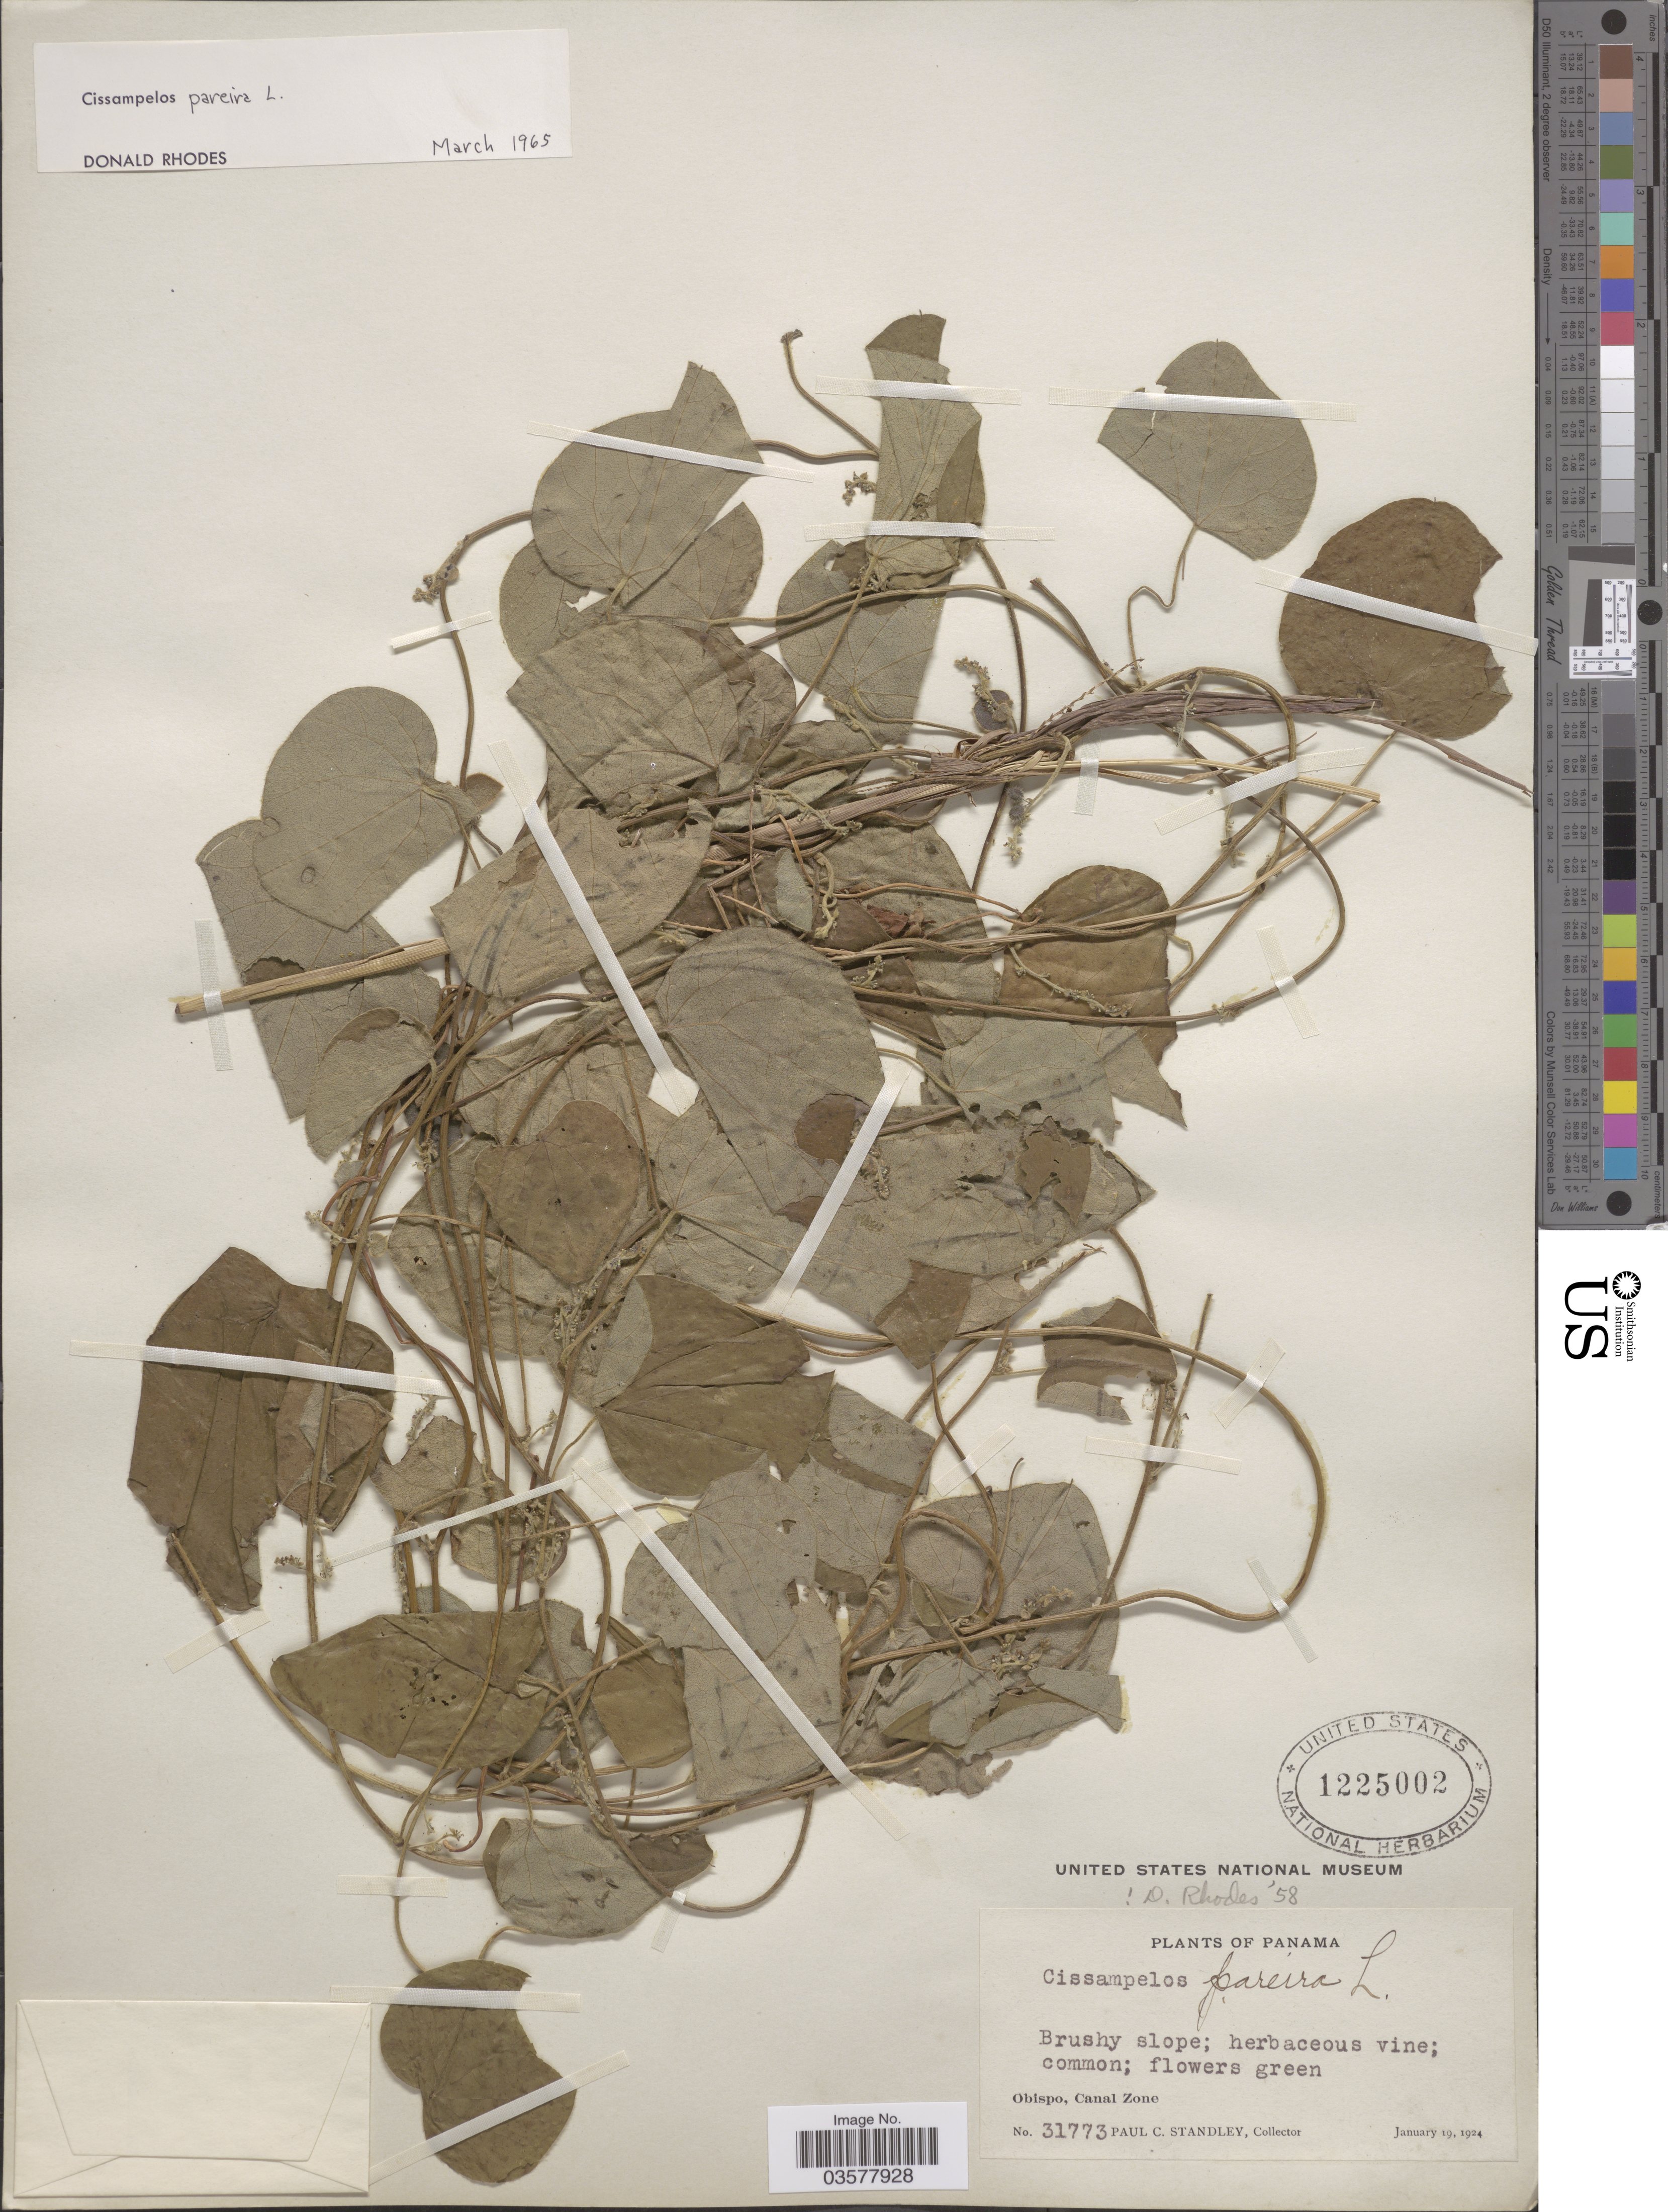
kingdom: Plantae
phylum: Tracheophyta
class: Magnoliopsida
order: Ranunculales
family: Menispermaceae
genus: Cissampelos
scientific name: Cissampelos pareira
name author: L.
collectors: P. C. Standley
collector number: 31773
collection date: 1924-01-19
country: Panama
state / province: Colón / Panamá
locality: Obispo, Canal Zone.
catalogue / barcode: US 1225002